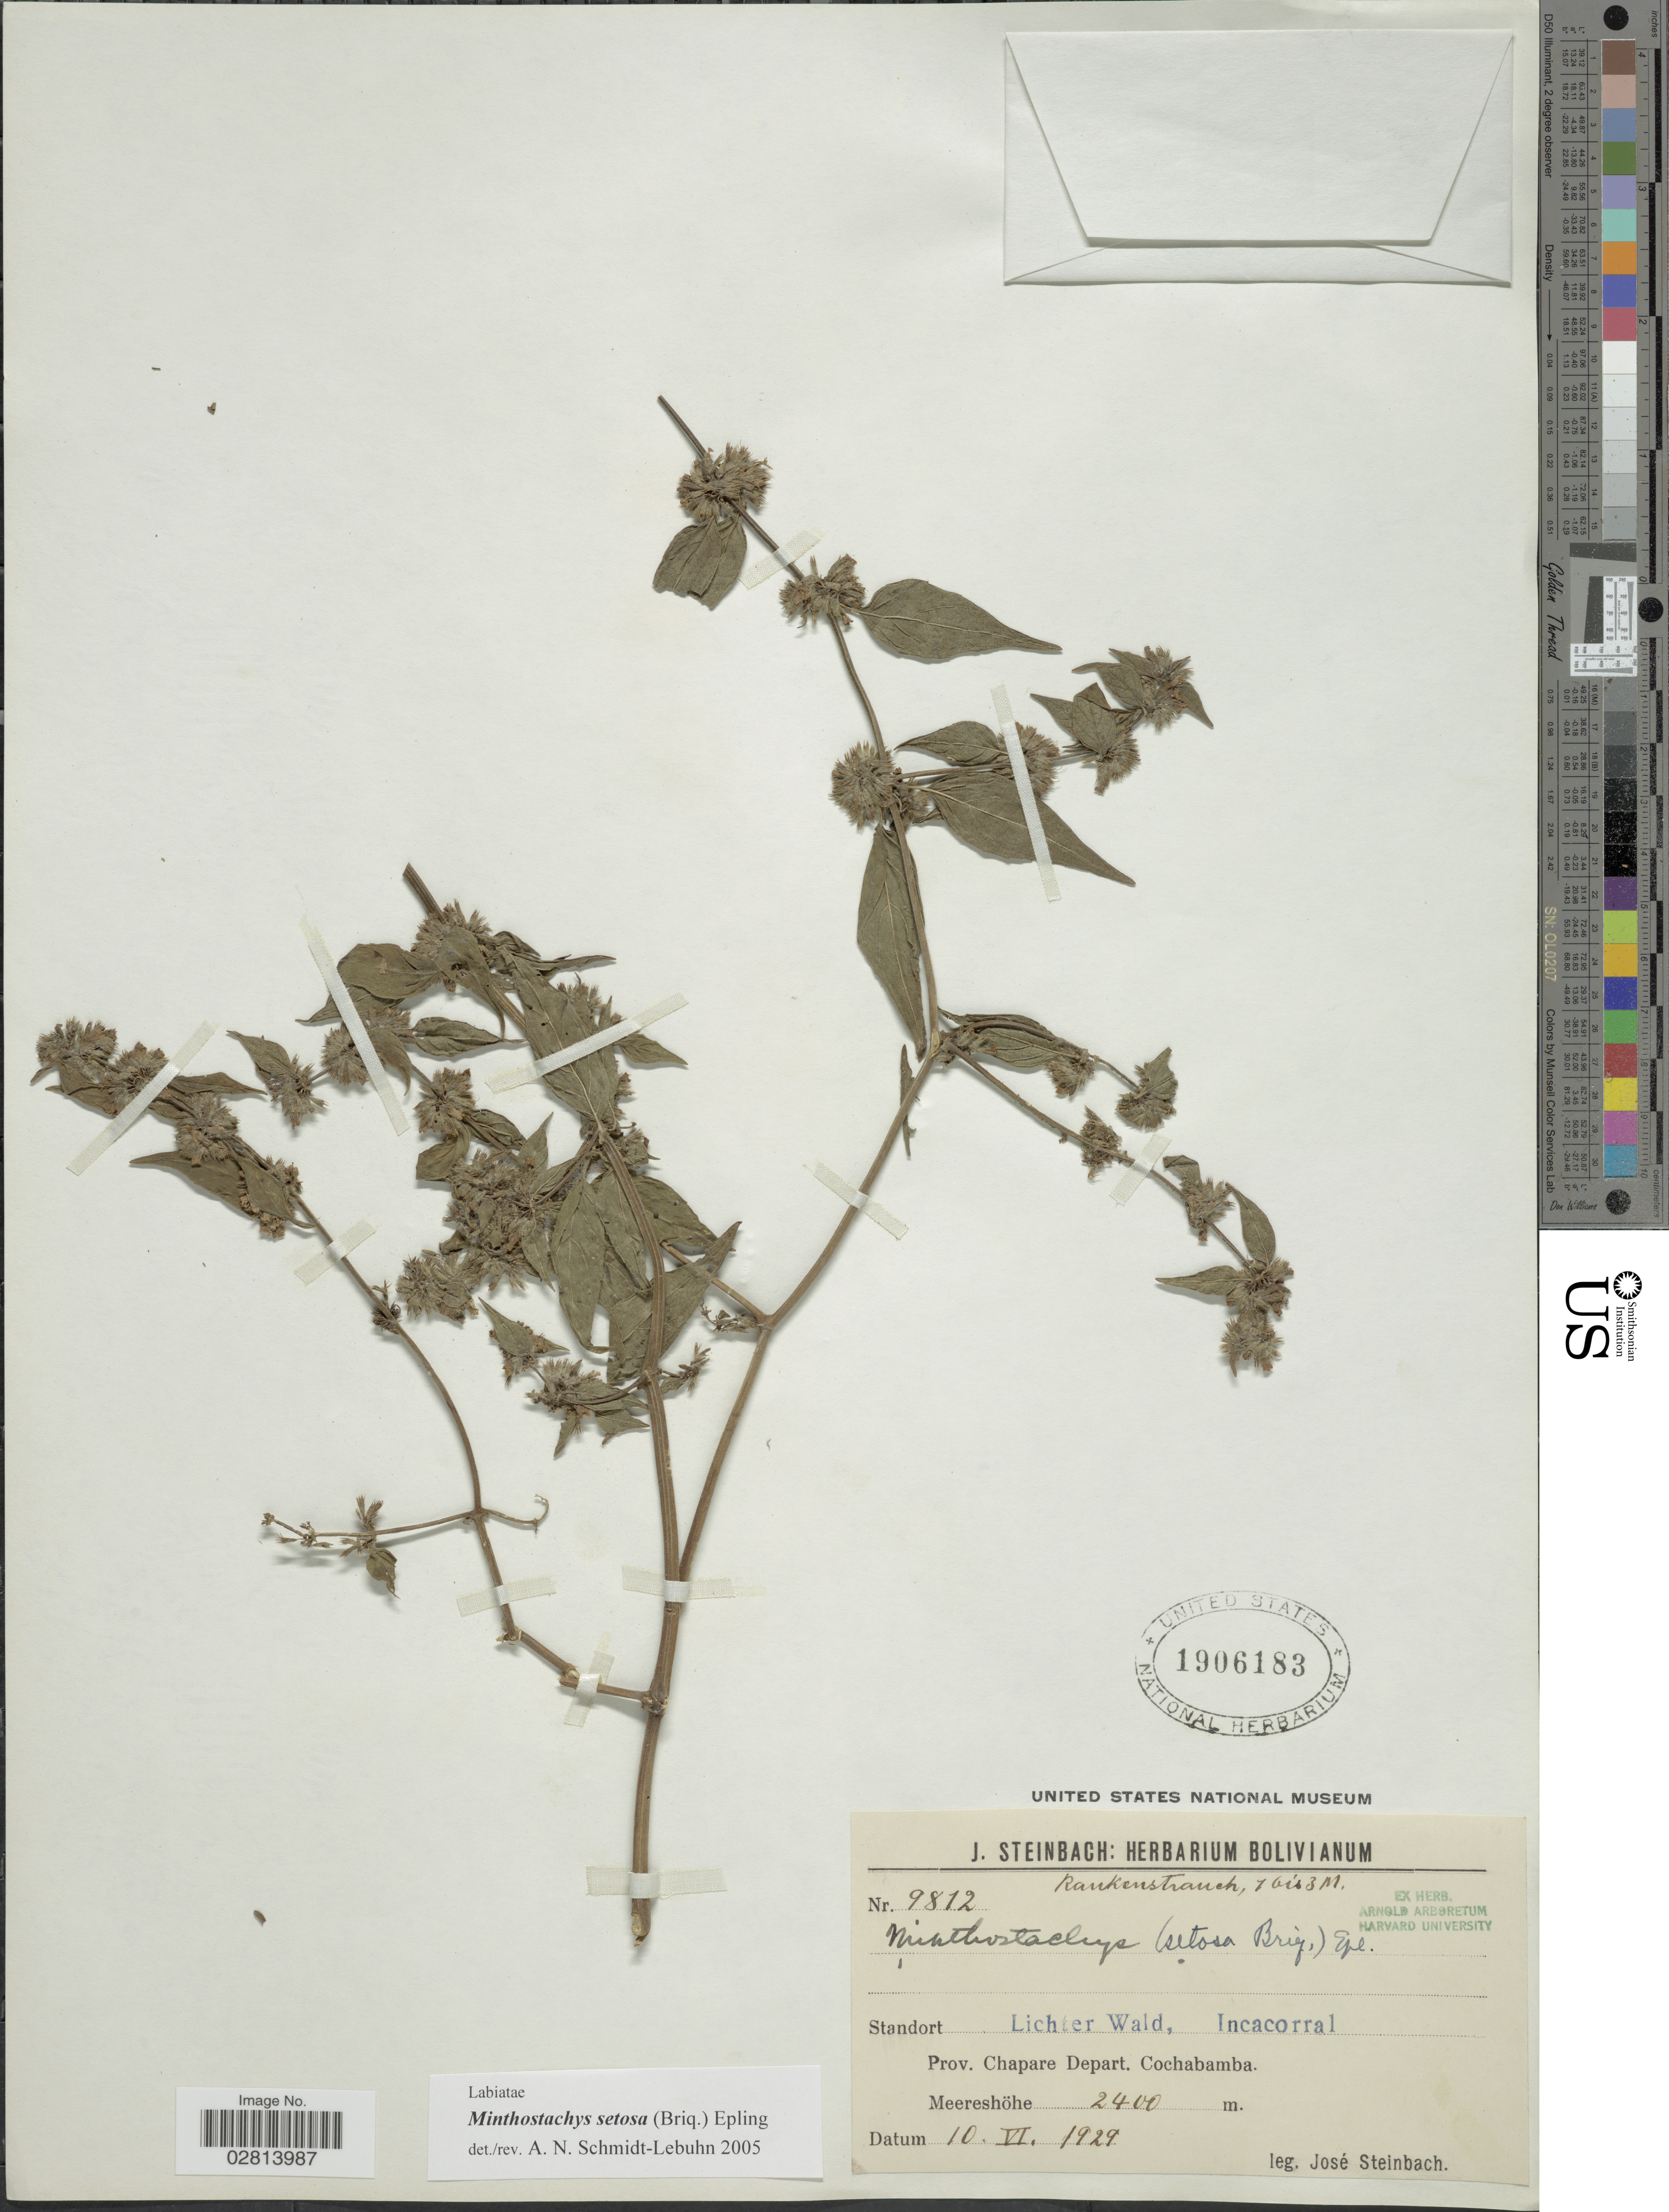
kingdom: Plantae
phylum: Tracheophyta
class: Magnoliopsida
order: Lamiales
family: Lamiaceae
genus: Minthostachys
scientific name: Minthostachys setosa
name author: (Briq.) Epling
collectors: J. Steinbach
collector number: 9812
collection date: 1929-06-10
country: Bolivia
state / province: Cochabamba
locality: Prov. Chapare, Depart. Cochabamba.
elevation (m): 2400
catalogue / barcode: US 1906183